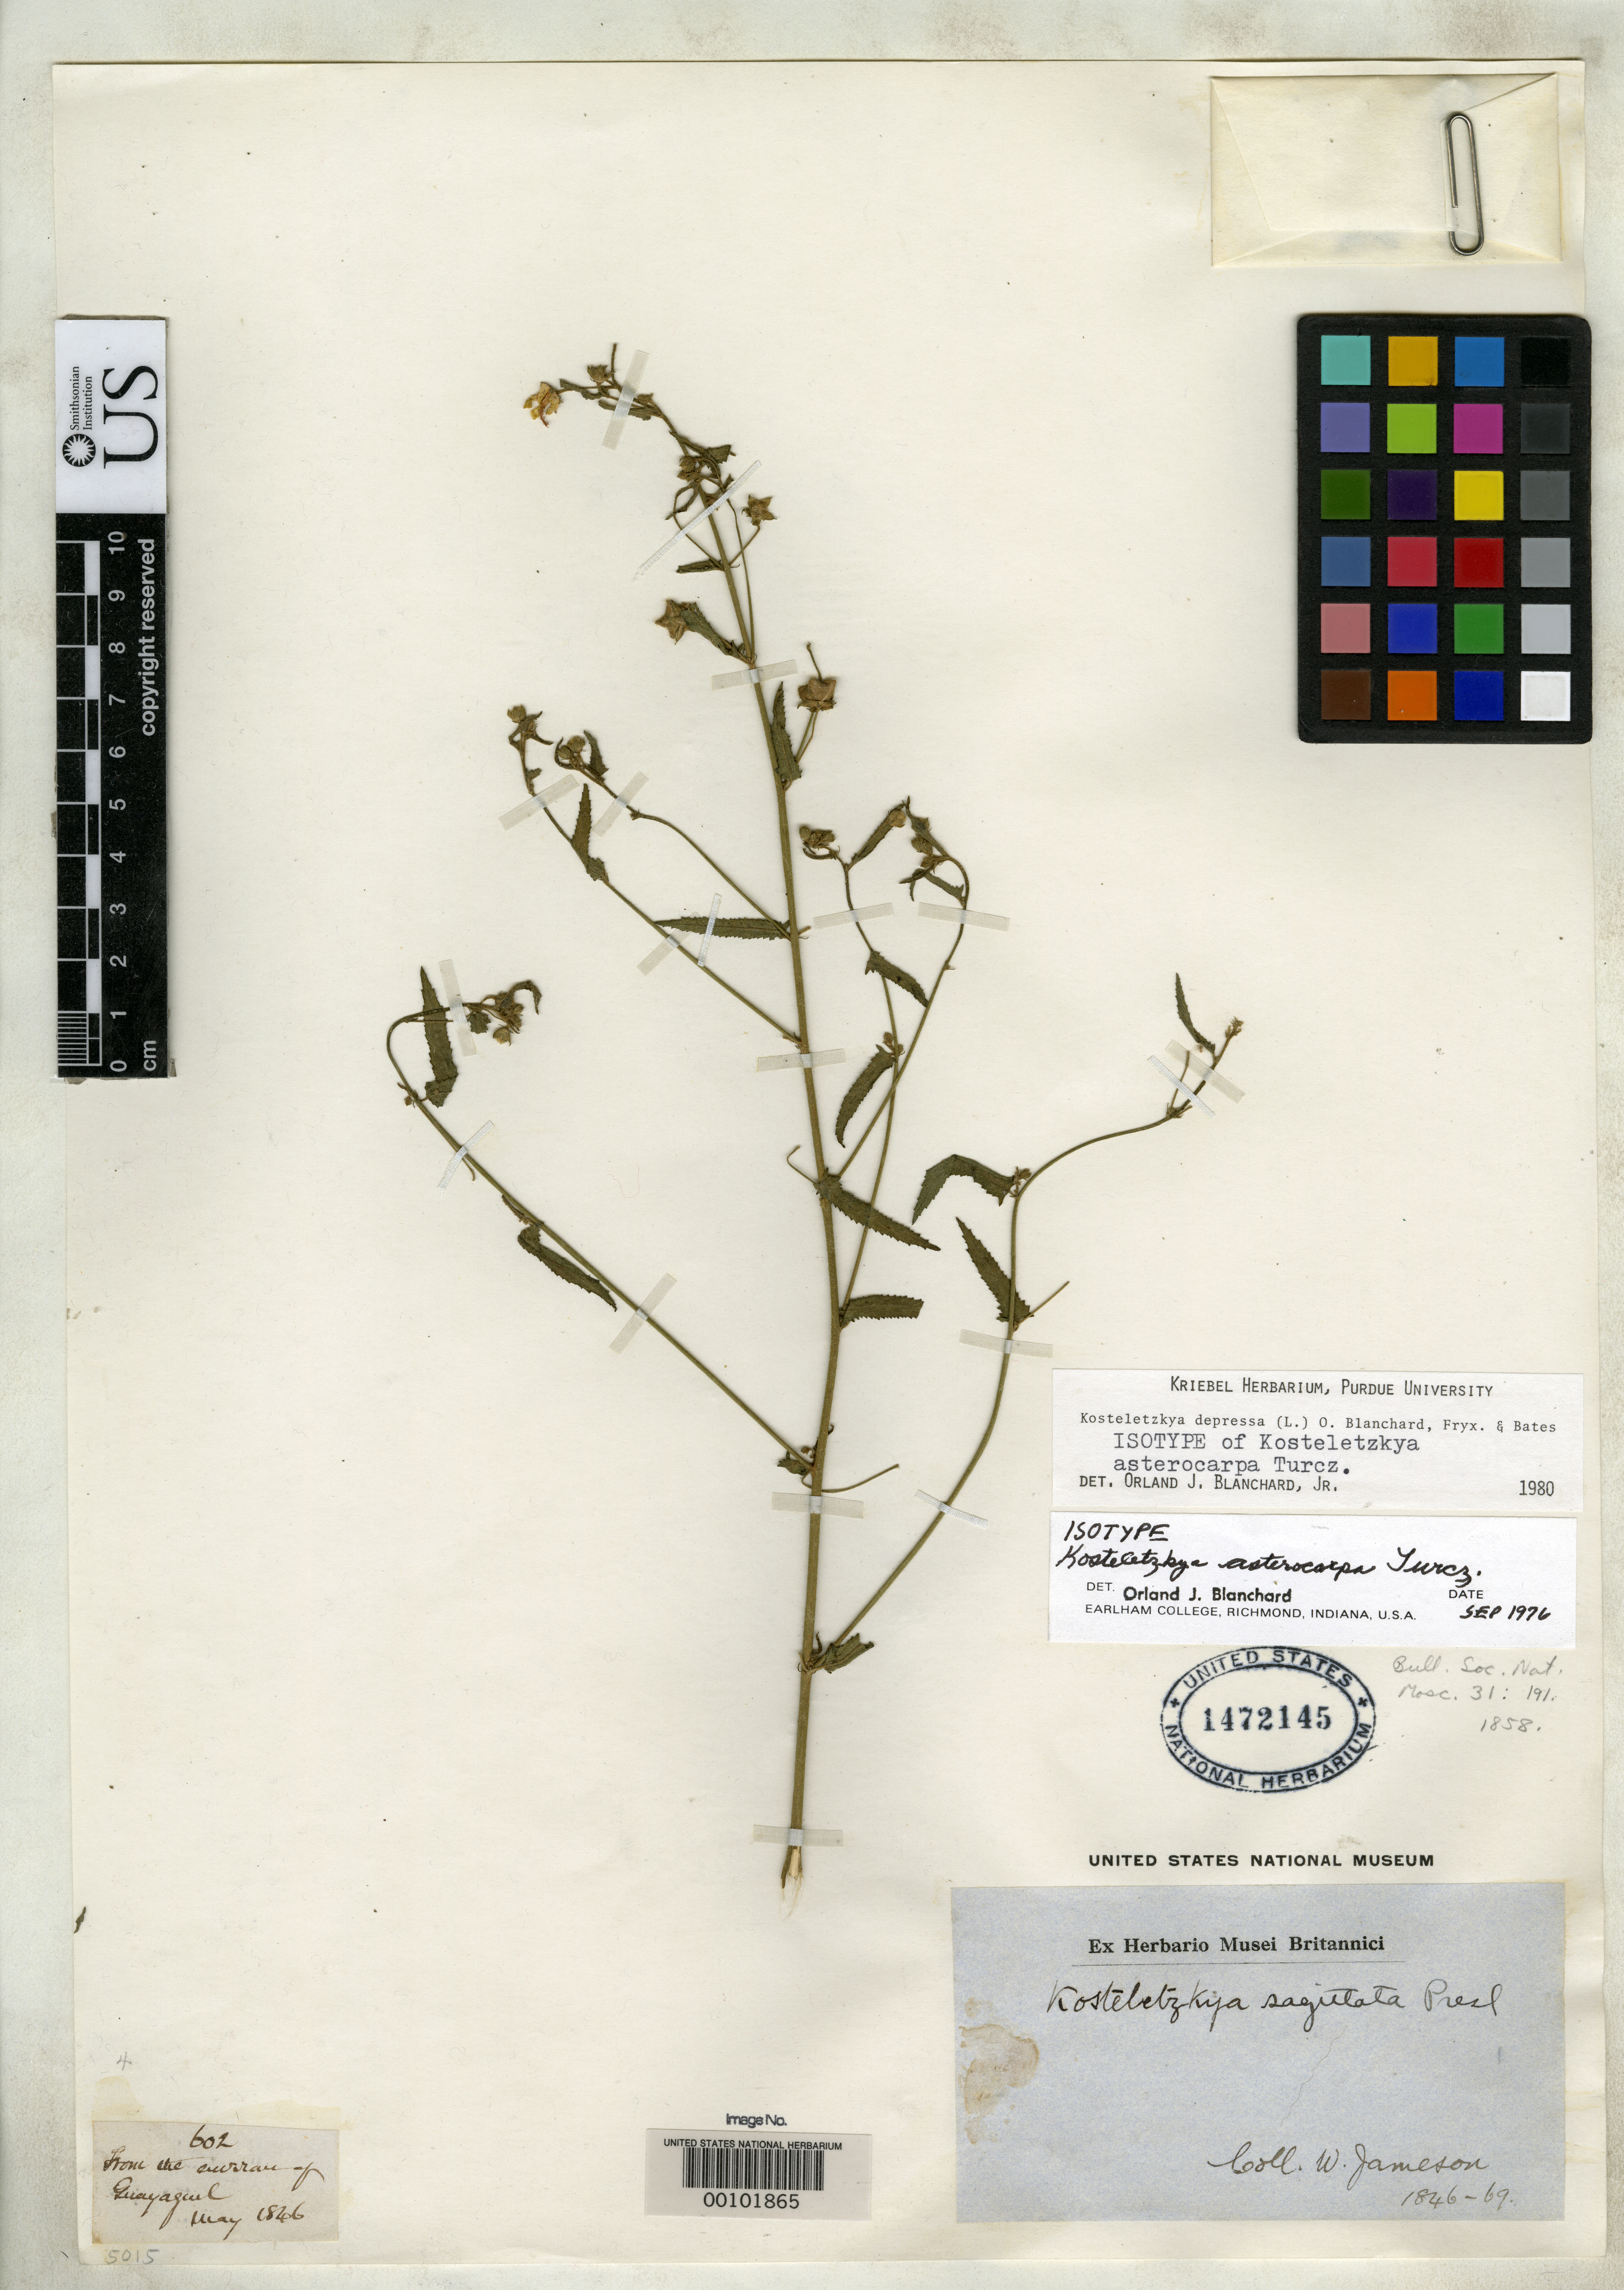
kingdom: Plantae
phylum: Tracheophyta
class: Magnoliopsida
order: Malvales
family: Malvaceae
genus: Kosteletzkya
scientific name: Kosteletzkya asterocarpa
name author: Turcz.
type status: Isotype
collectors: W. Jameson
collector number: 602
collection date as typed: May 1866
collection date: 1866-05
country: Ecuador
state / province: Guayas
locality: Guayaquil.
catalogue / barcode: US 1472145